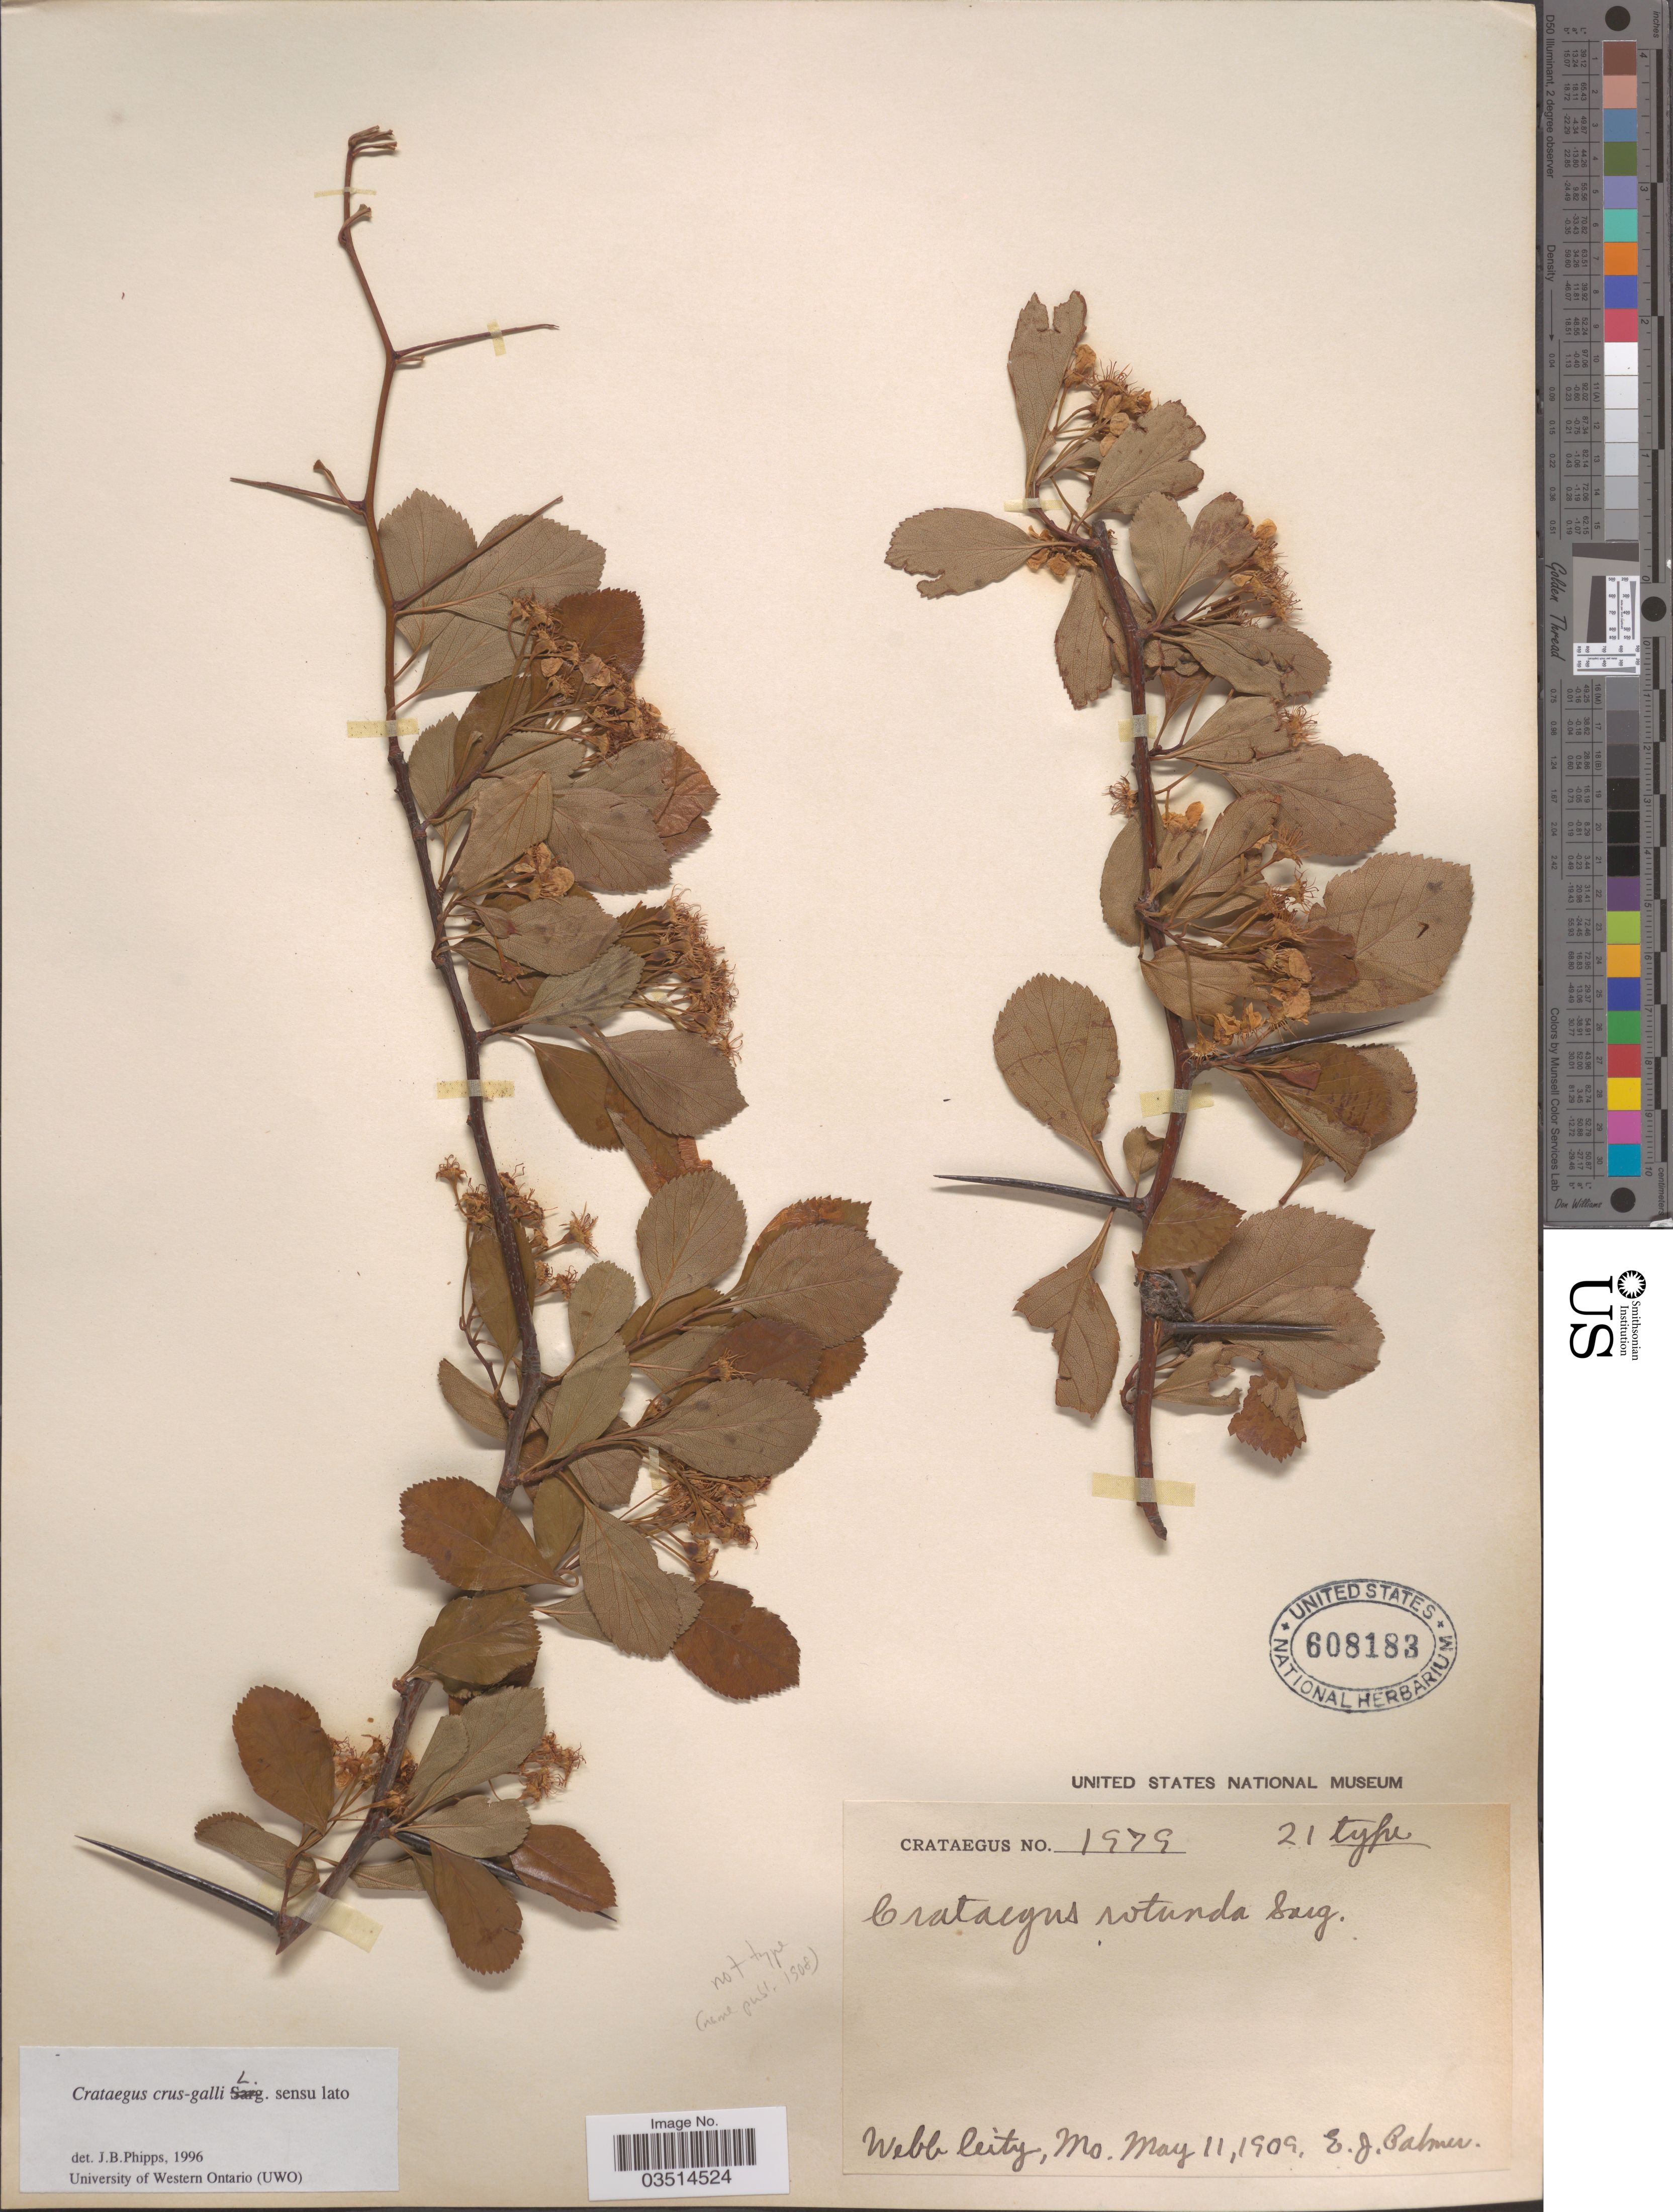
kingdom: Plantae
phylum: Tracheophyta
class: Magnoliopsida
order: Rosales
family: Rosaceae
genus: Crataegus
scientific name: Crataegus crus-galli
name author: L.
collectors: E. J. Palmer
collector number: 1979?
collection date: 1909-05-11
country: United States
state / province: Missouri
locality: Webb City.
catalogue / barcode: US 608183